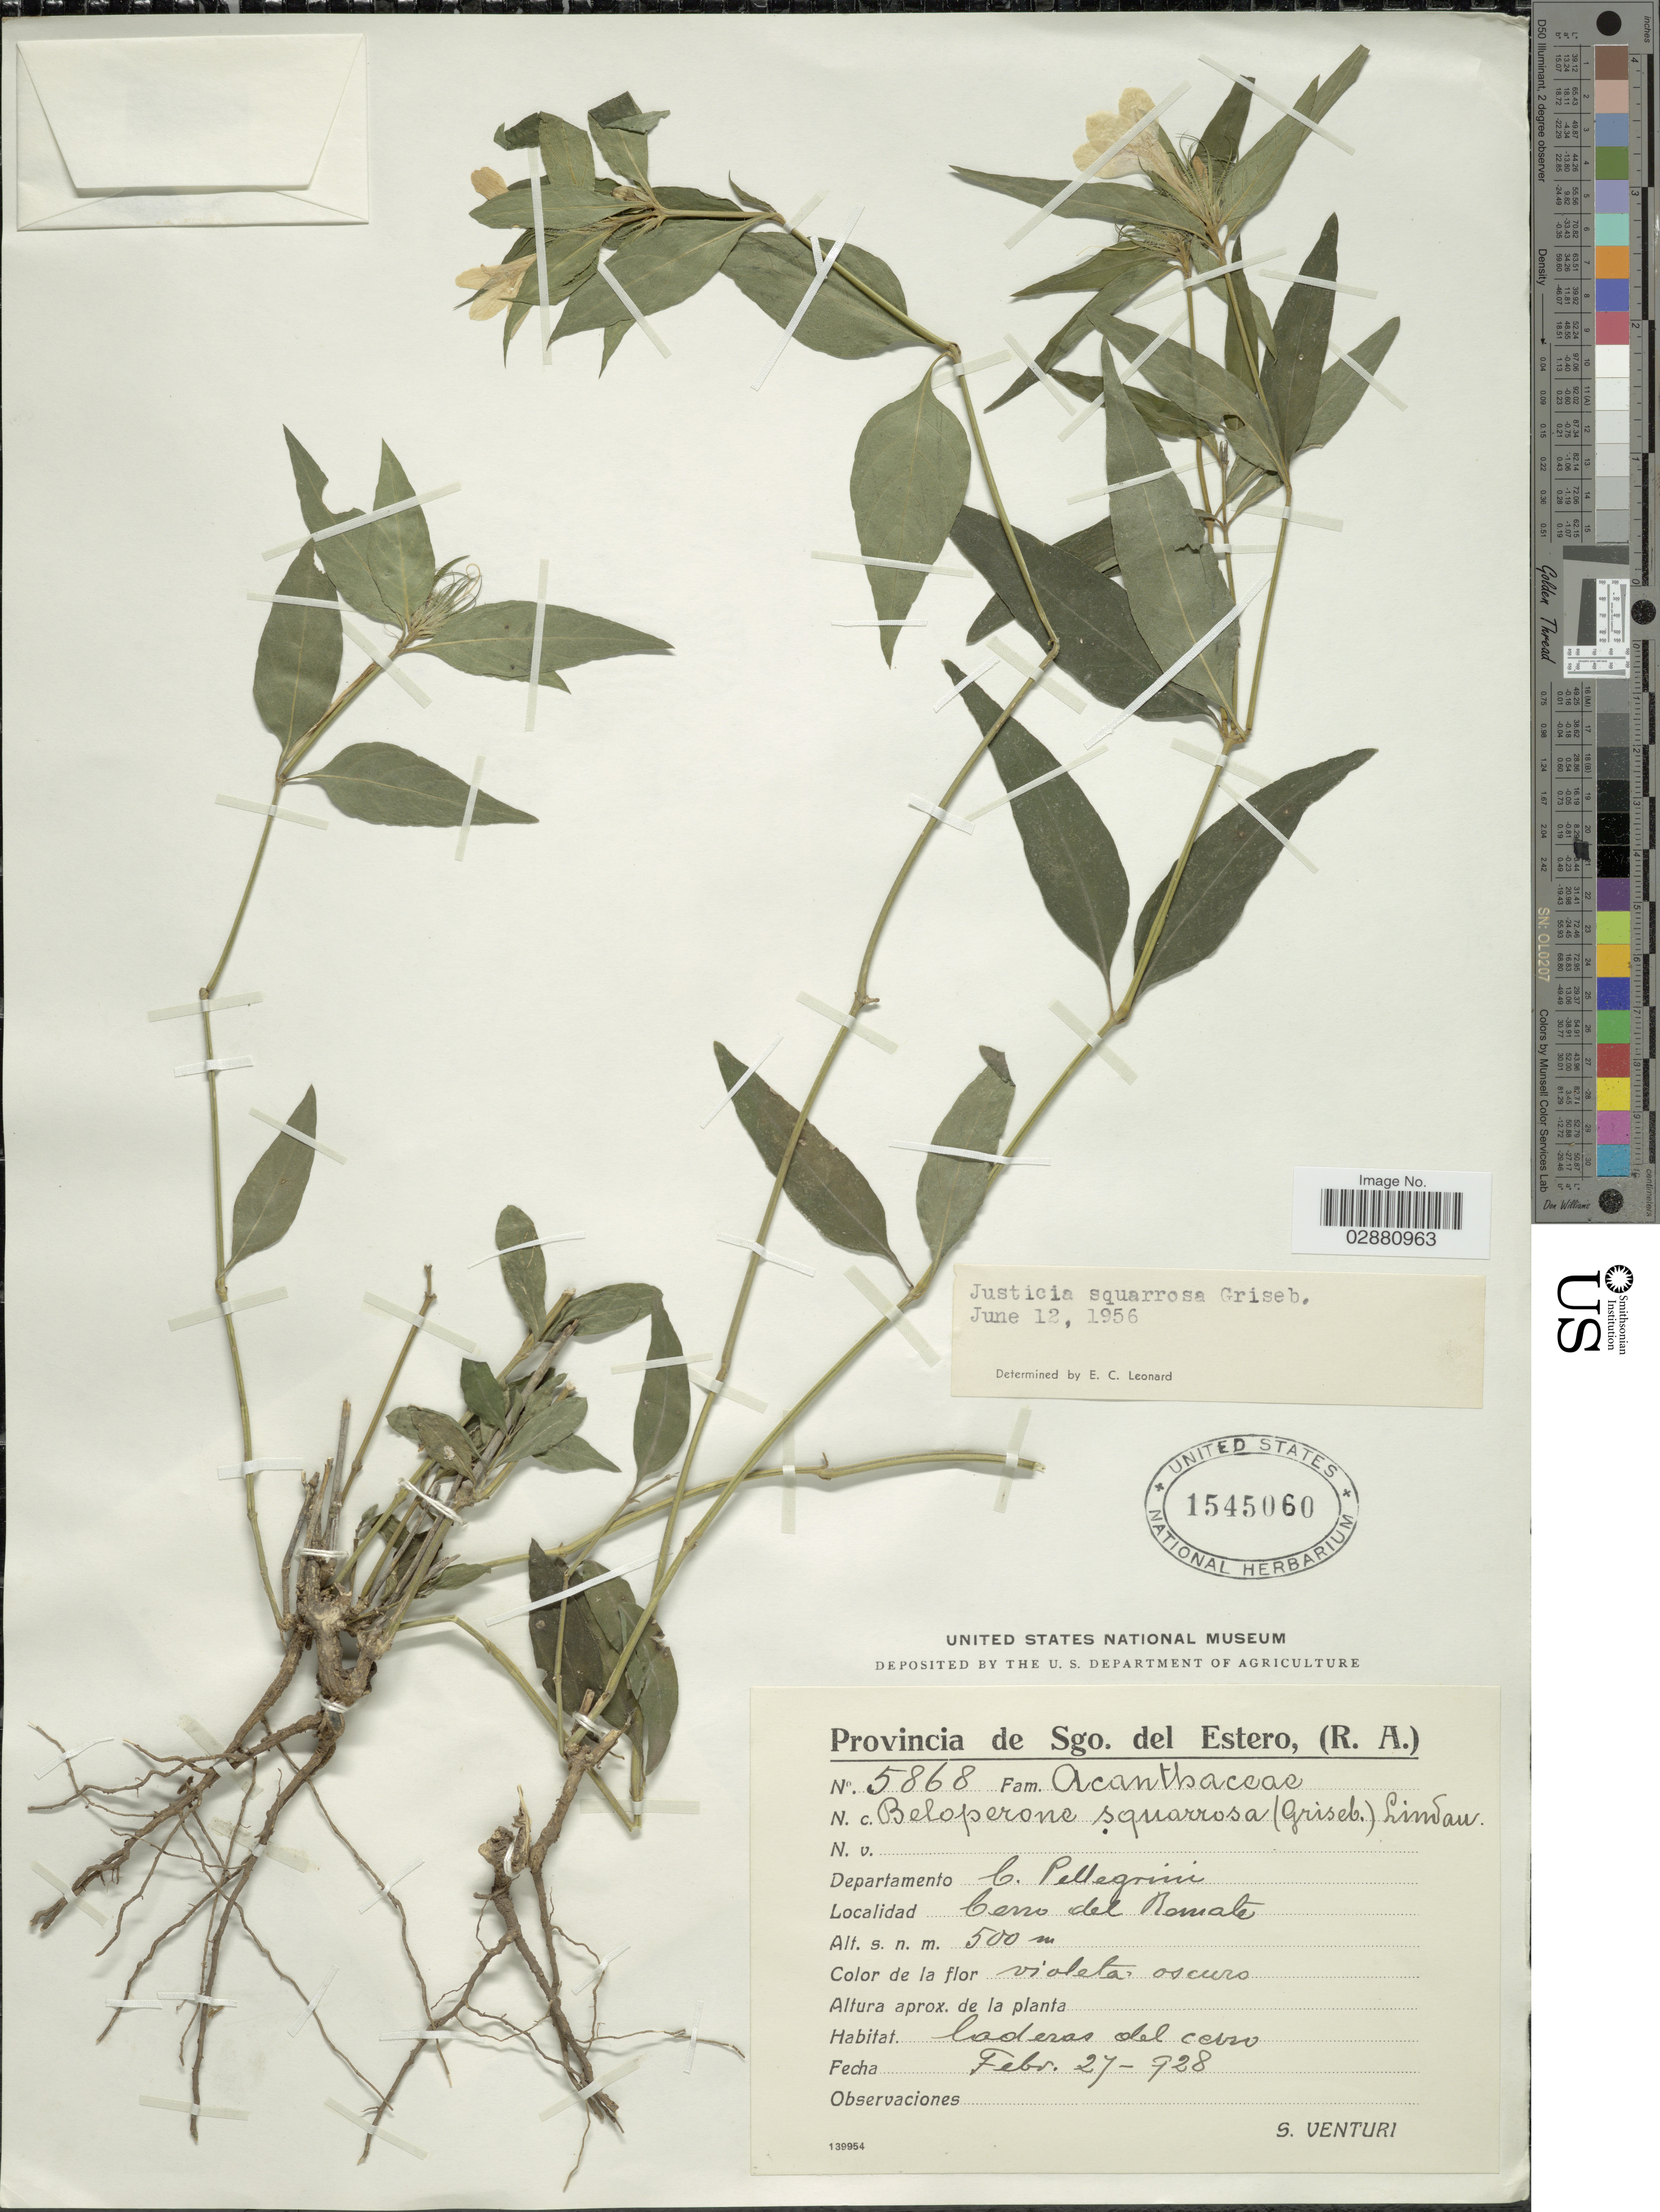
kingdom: Plantae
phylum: Tracheophyta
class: Magnoliopsida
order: Lamiales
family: Acanthaceae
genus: Justicia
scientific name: Justicia squarrosa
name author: Griseb.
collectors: S. Venturi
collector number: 5868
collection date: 1928-02-27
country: Argentina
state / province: Santiago del Estero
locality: Provincia de Sgo. del Estero, (R.A.). Departamento C. Pellegrini. Cerro del Remate.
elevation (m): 500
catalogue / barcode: US 1545060